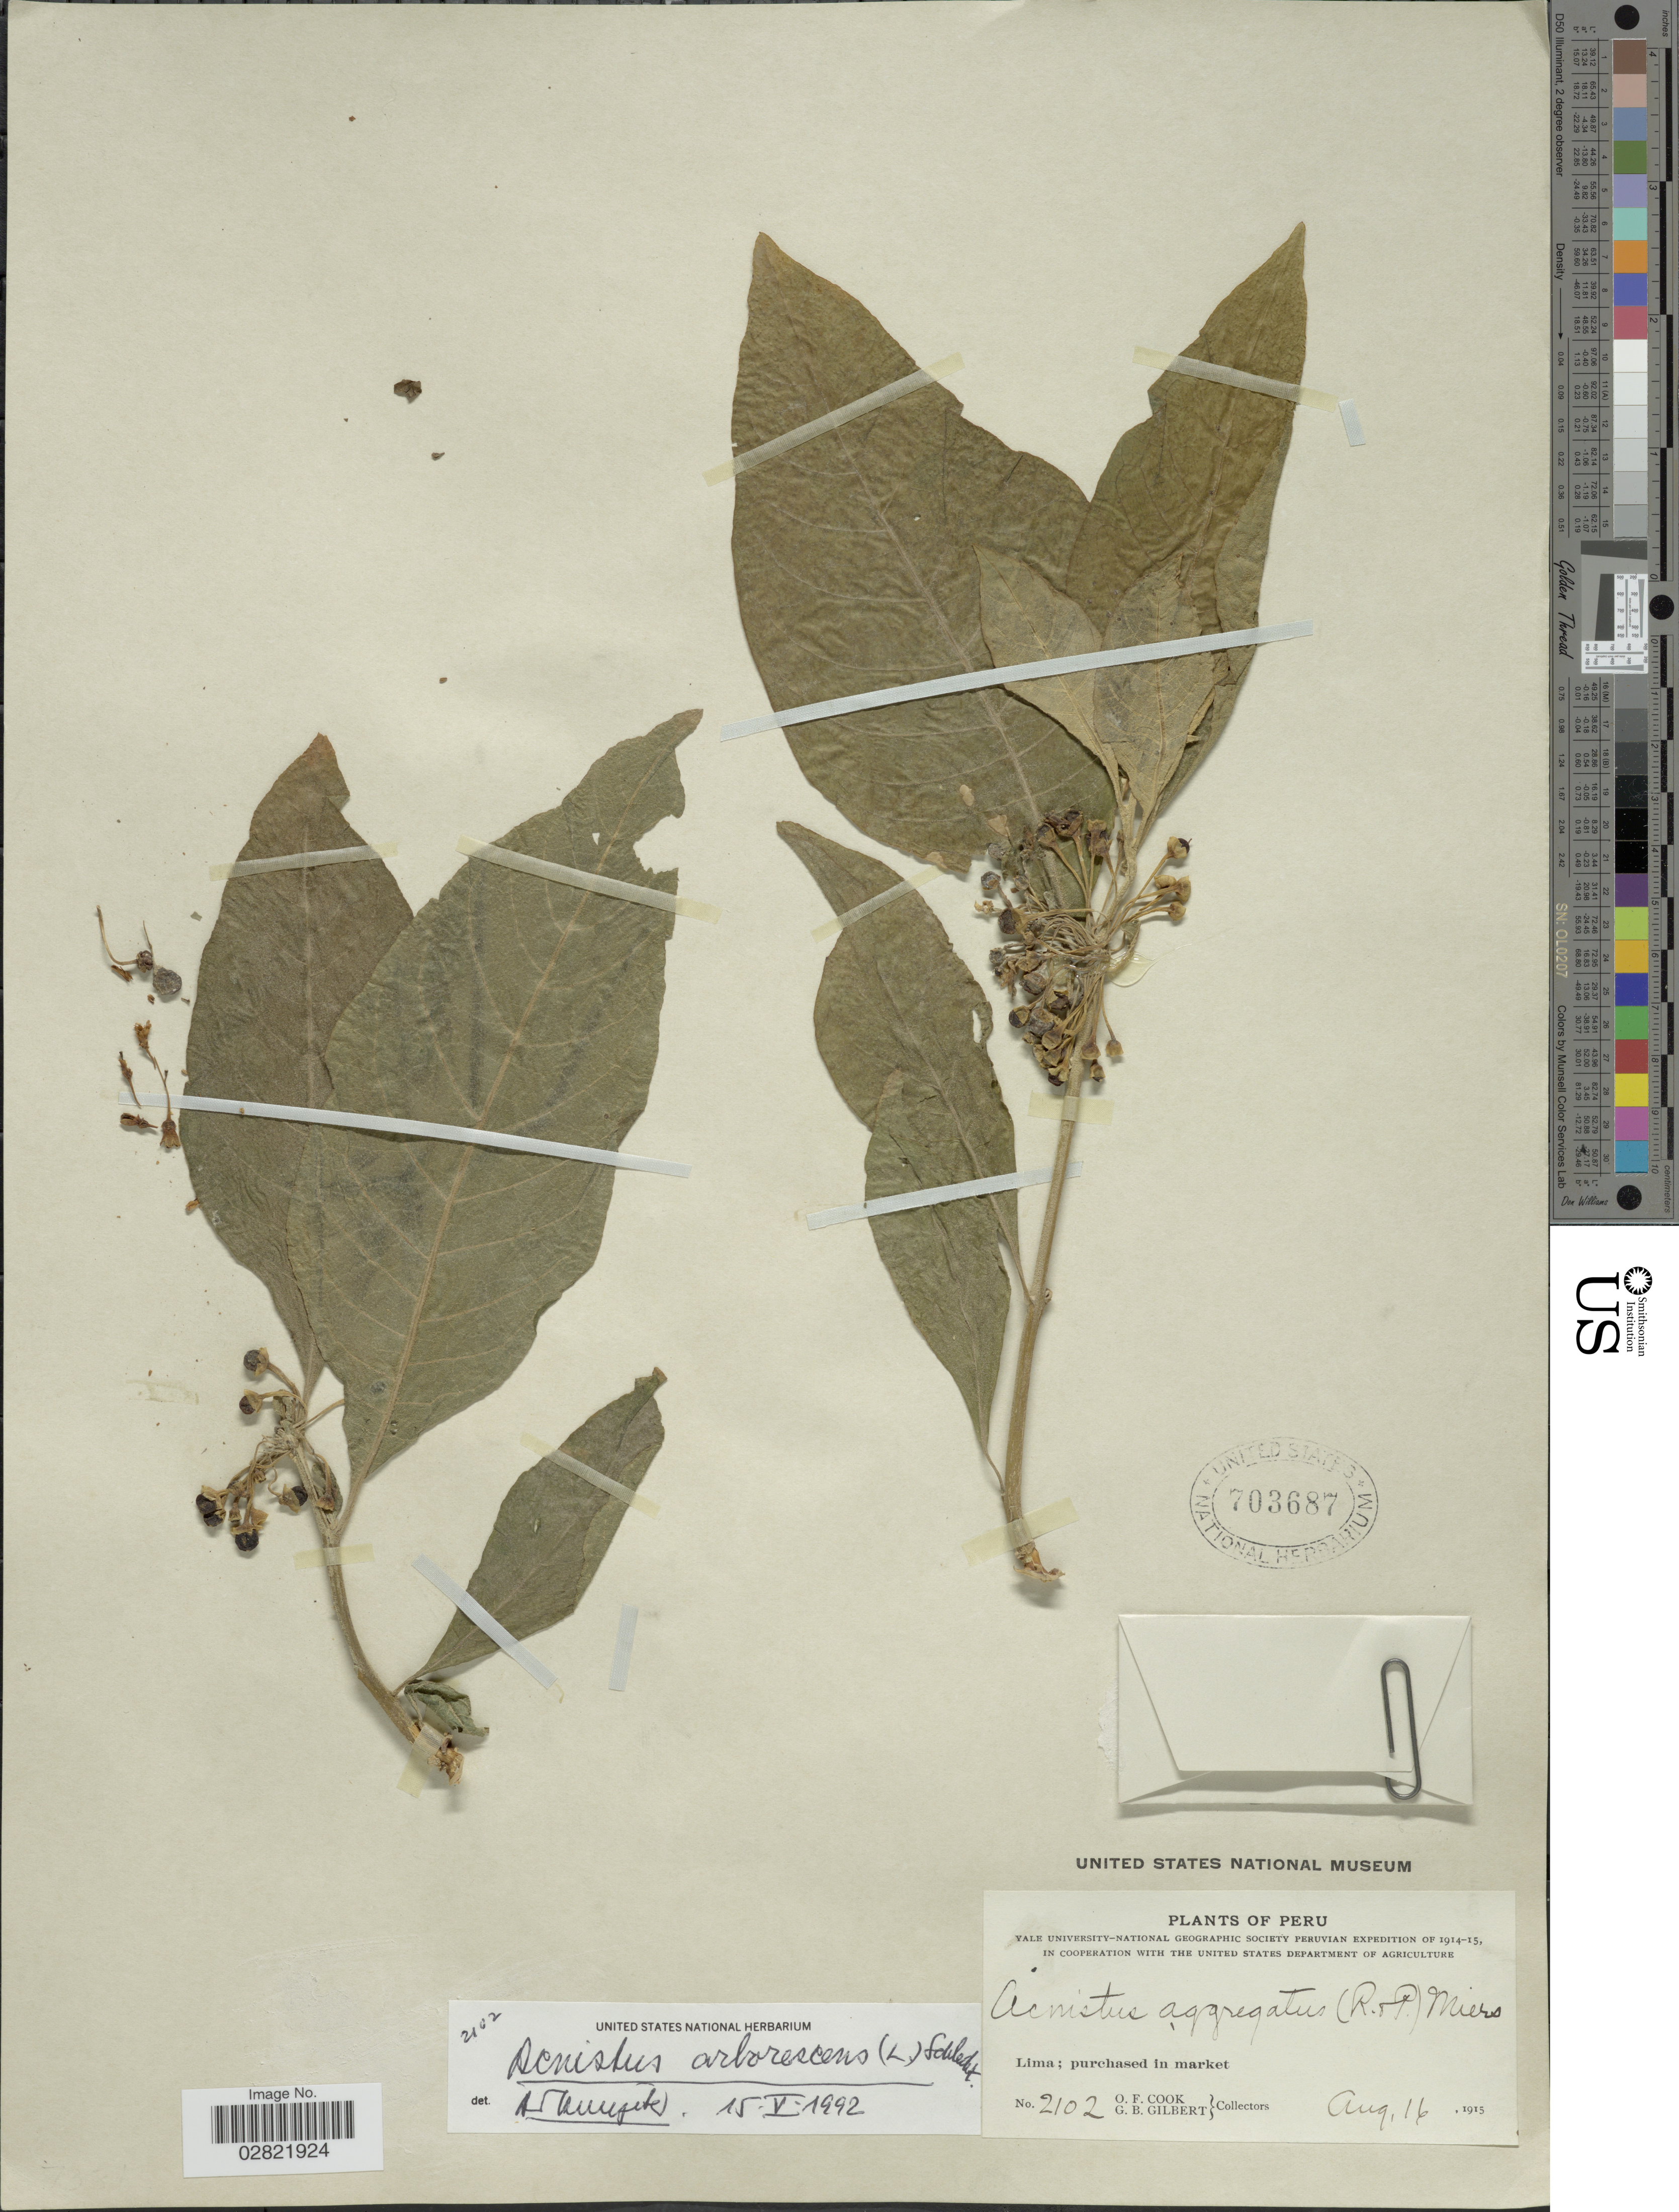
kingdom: Plantae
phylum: Tracheophyta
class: Magnoliopsida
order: Solanales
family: Solanaceae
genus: Acnistus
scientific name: Acnistus arborescens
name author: (L.) Schltdl.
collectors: O. F. Cook & G. B. Gilbert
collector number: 2102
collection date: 1915-08-16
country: Peru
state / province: Lima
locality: Lima; purchased in market.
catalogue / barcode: US 703687